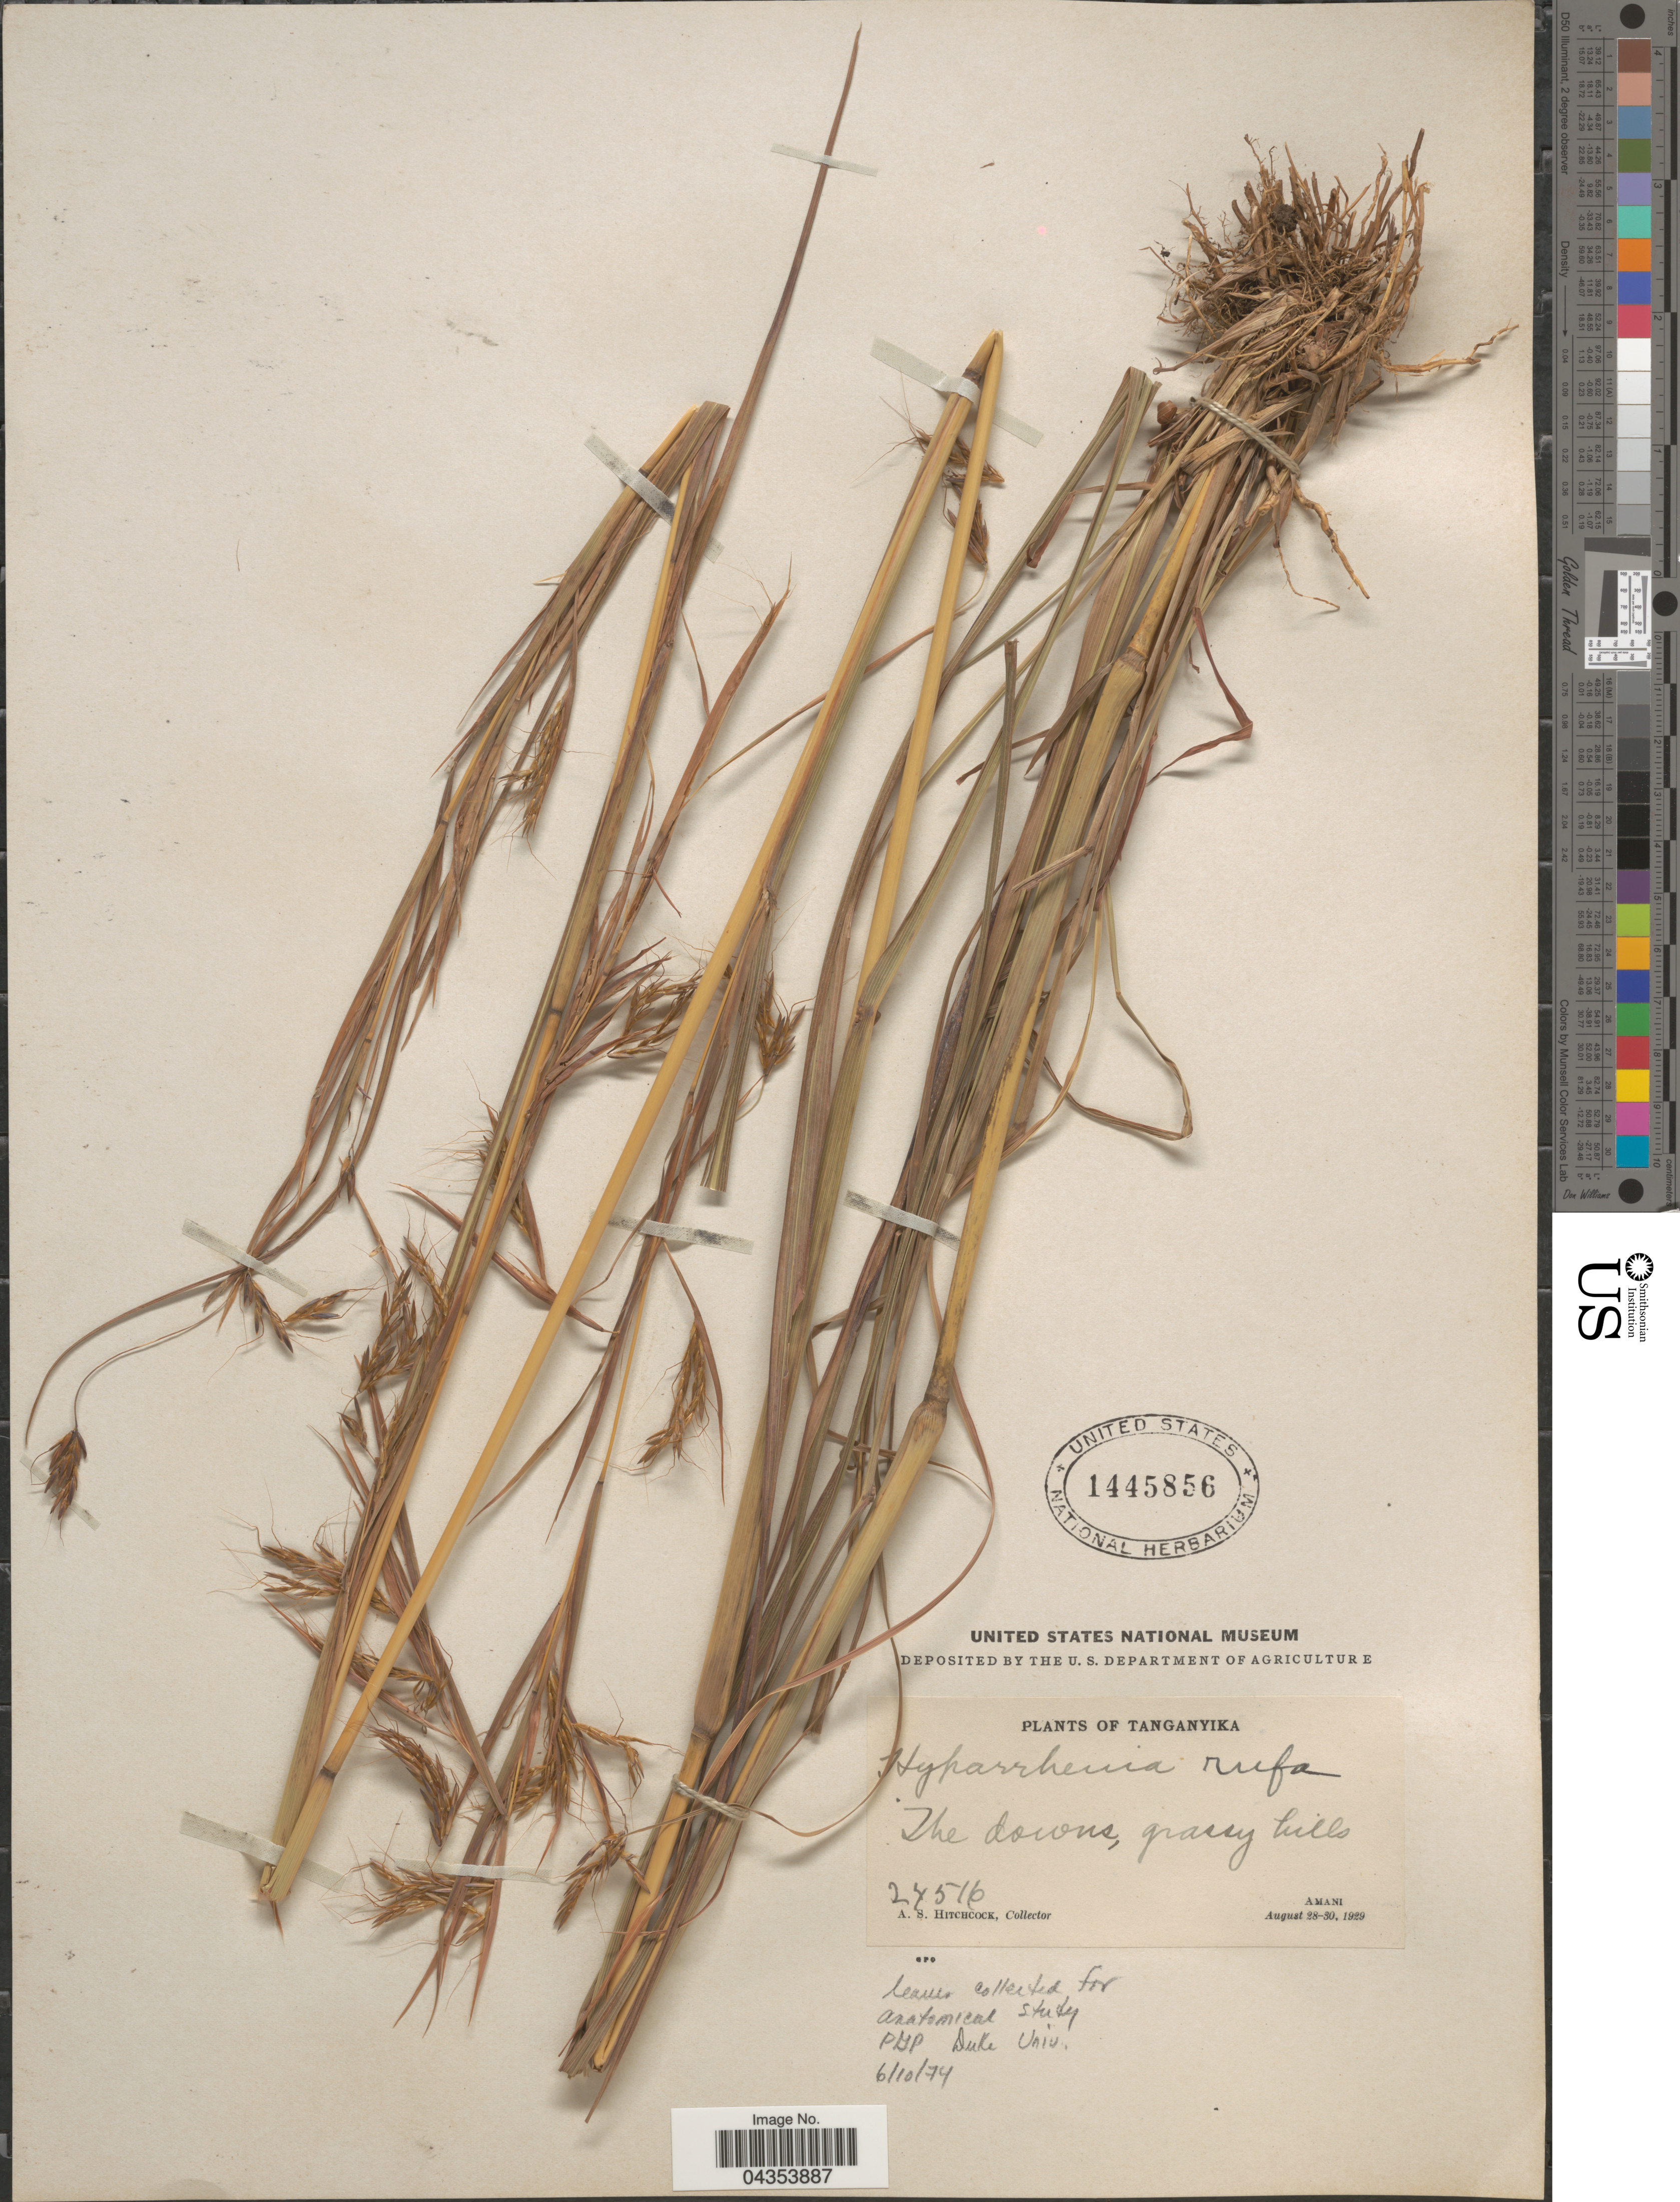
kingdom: Plantae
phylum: Tracheophyta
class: Liliopsida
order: Poales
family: Poaceae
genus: Hyparrhenia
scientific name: Hyparrhenia rufa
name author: (Nees) Stapf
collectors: A. S. Hitchcock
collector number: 24516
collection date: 1929-08-28/1929-08-30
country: Tanzania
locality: Tanganyika. The downs, grassy hills. Amani.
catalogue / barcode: US 1445856